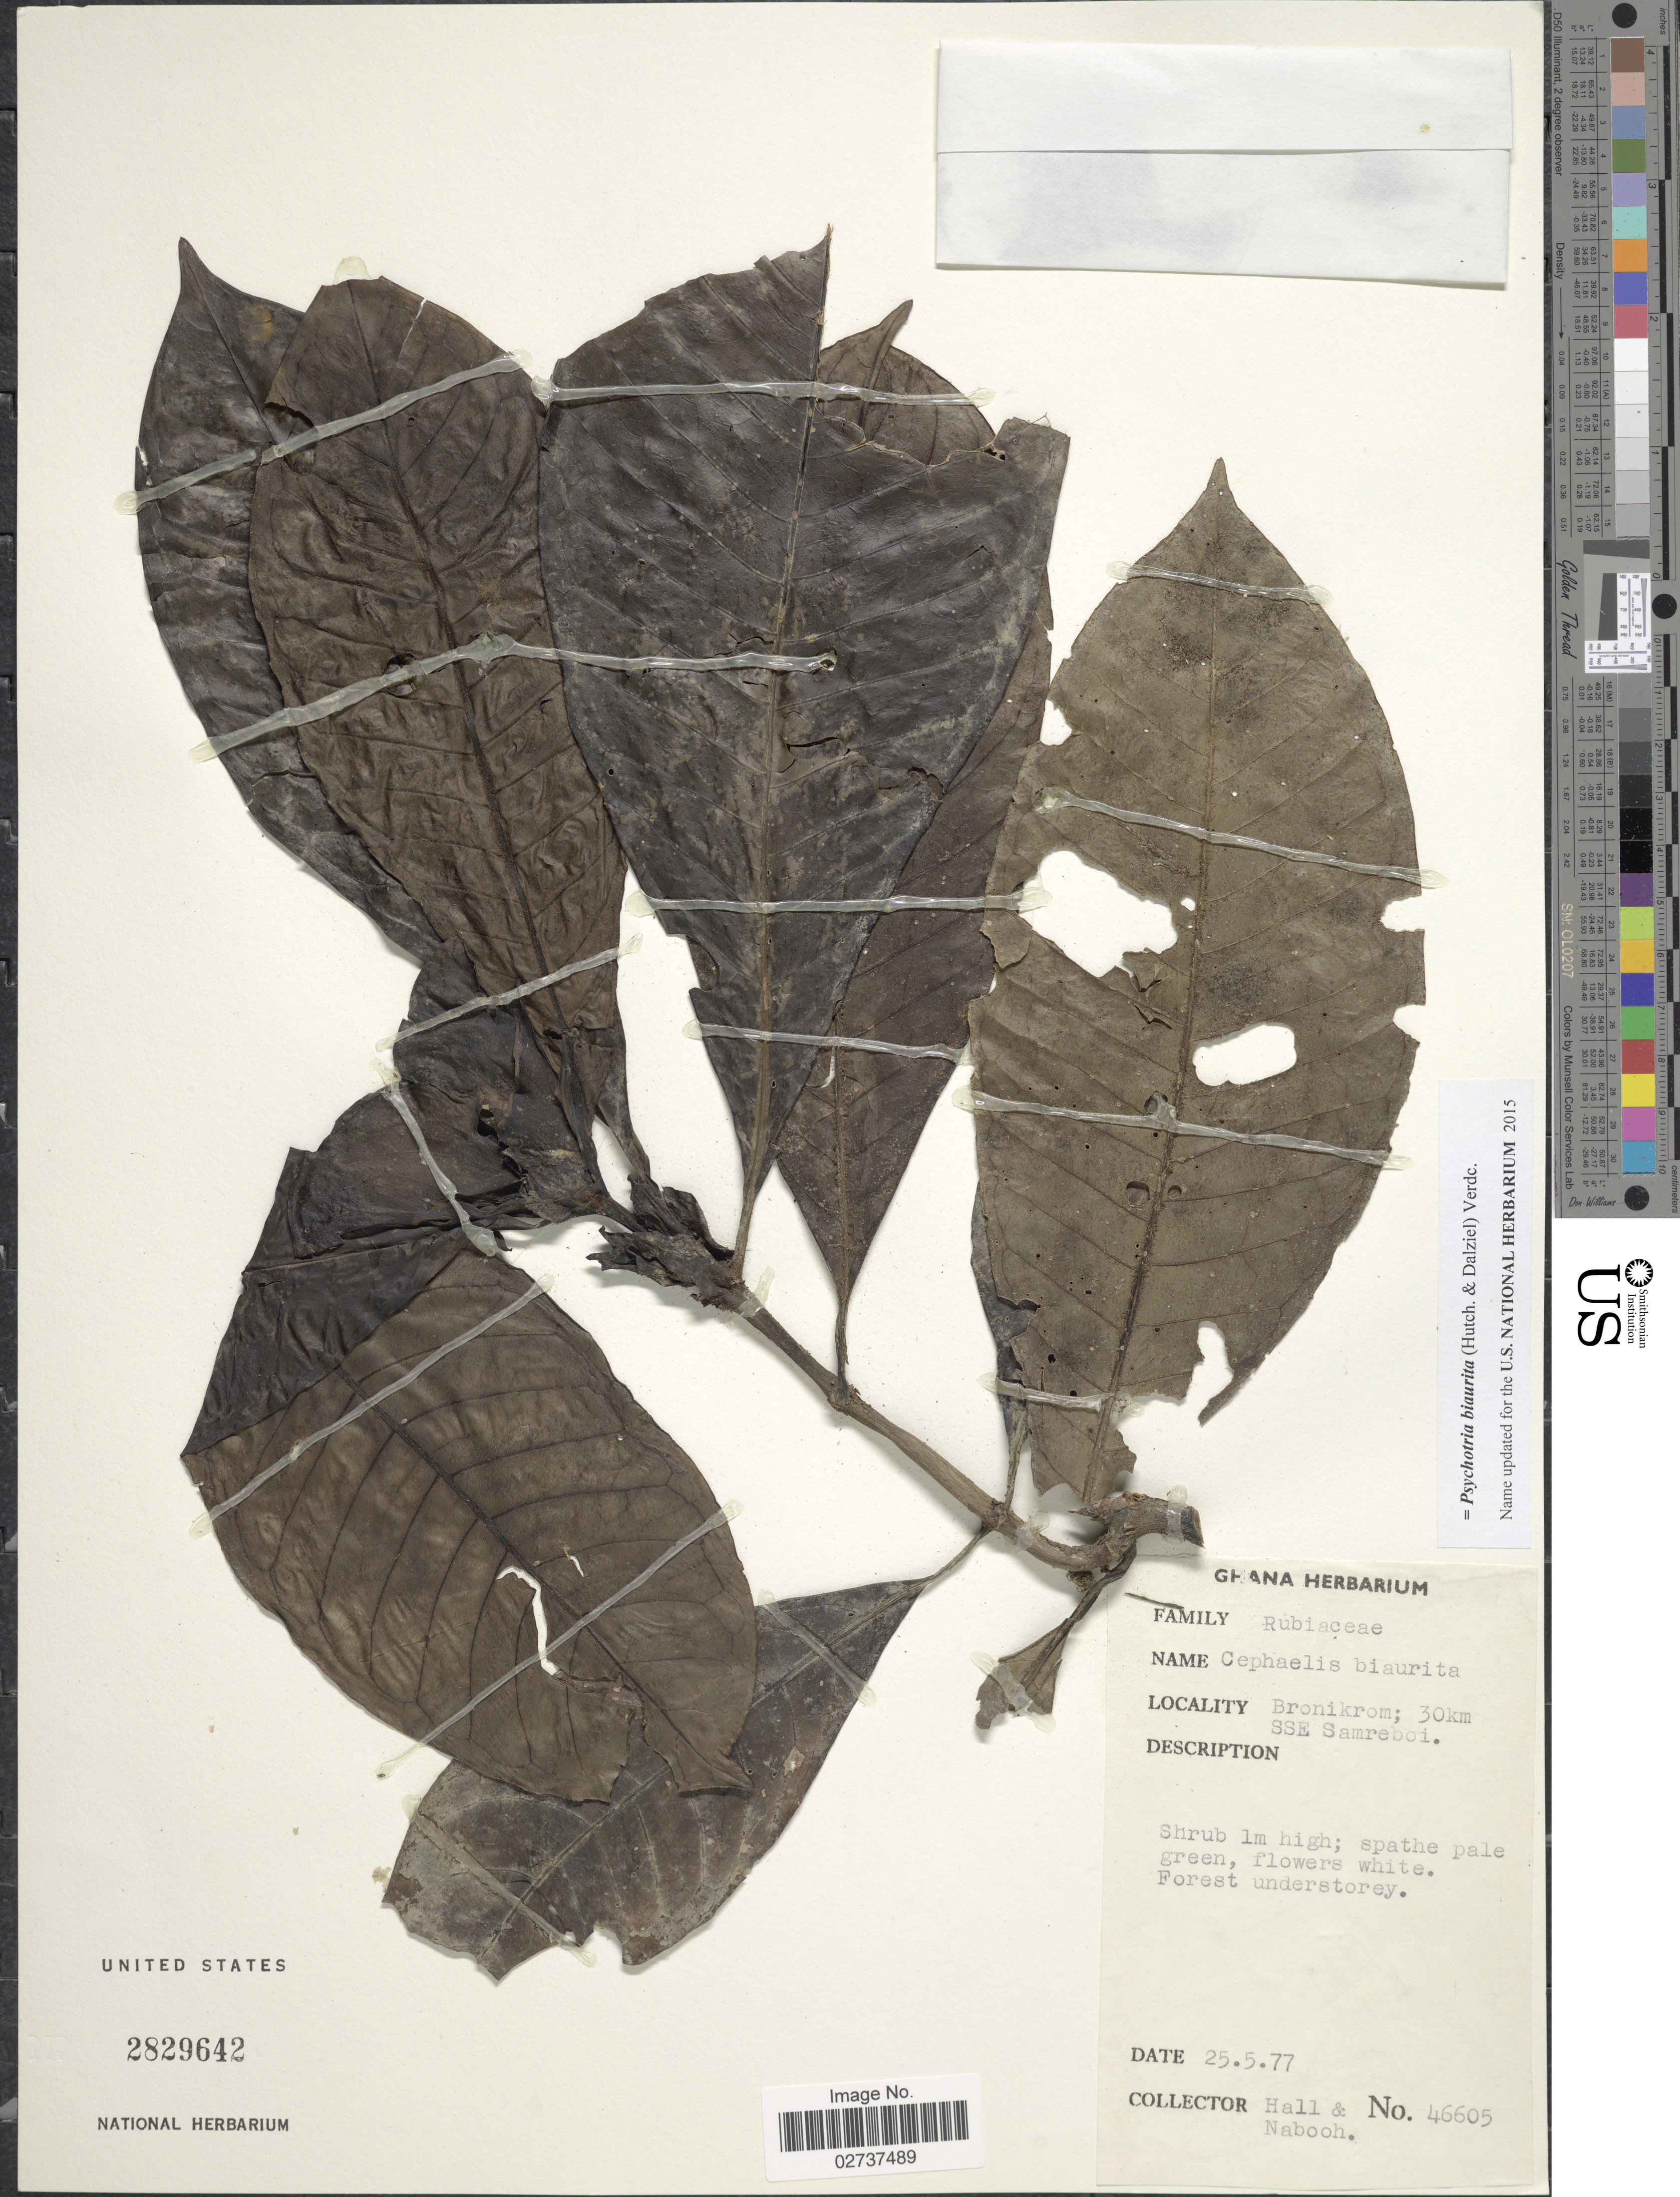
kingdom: Plantae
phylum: Tracheophyta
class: Magnoliopsida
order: Gentianales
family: Rubiaceae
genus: Psychotria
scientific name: Psychotria biaurita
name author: (Hutch. & Dalziel) Verdc.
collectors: -- Hall & Nabooh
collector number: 46605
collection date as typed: Transcribed d/m/y: 25/5/77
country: Ghana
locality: Bronikrom, 30 km SSE Samreboi.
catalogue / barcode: US 2829642